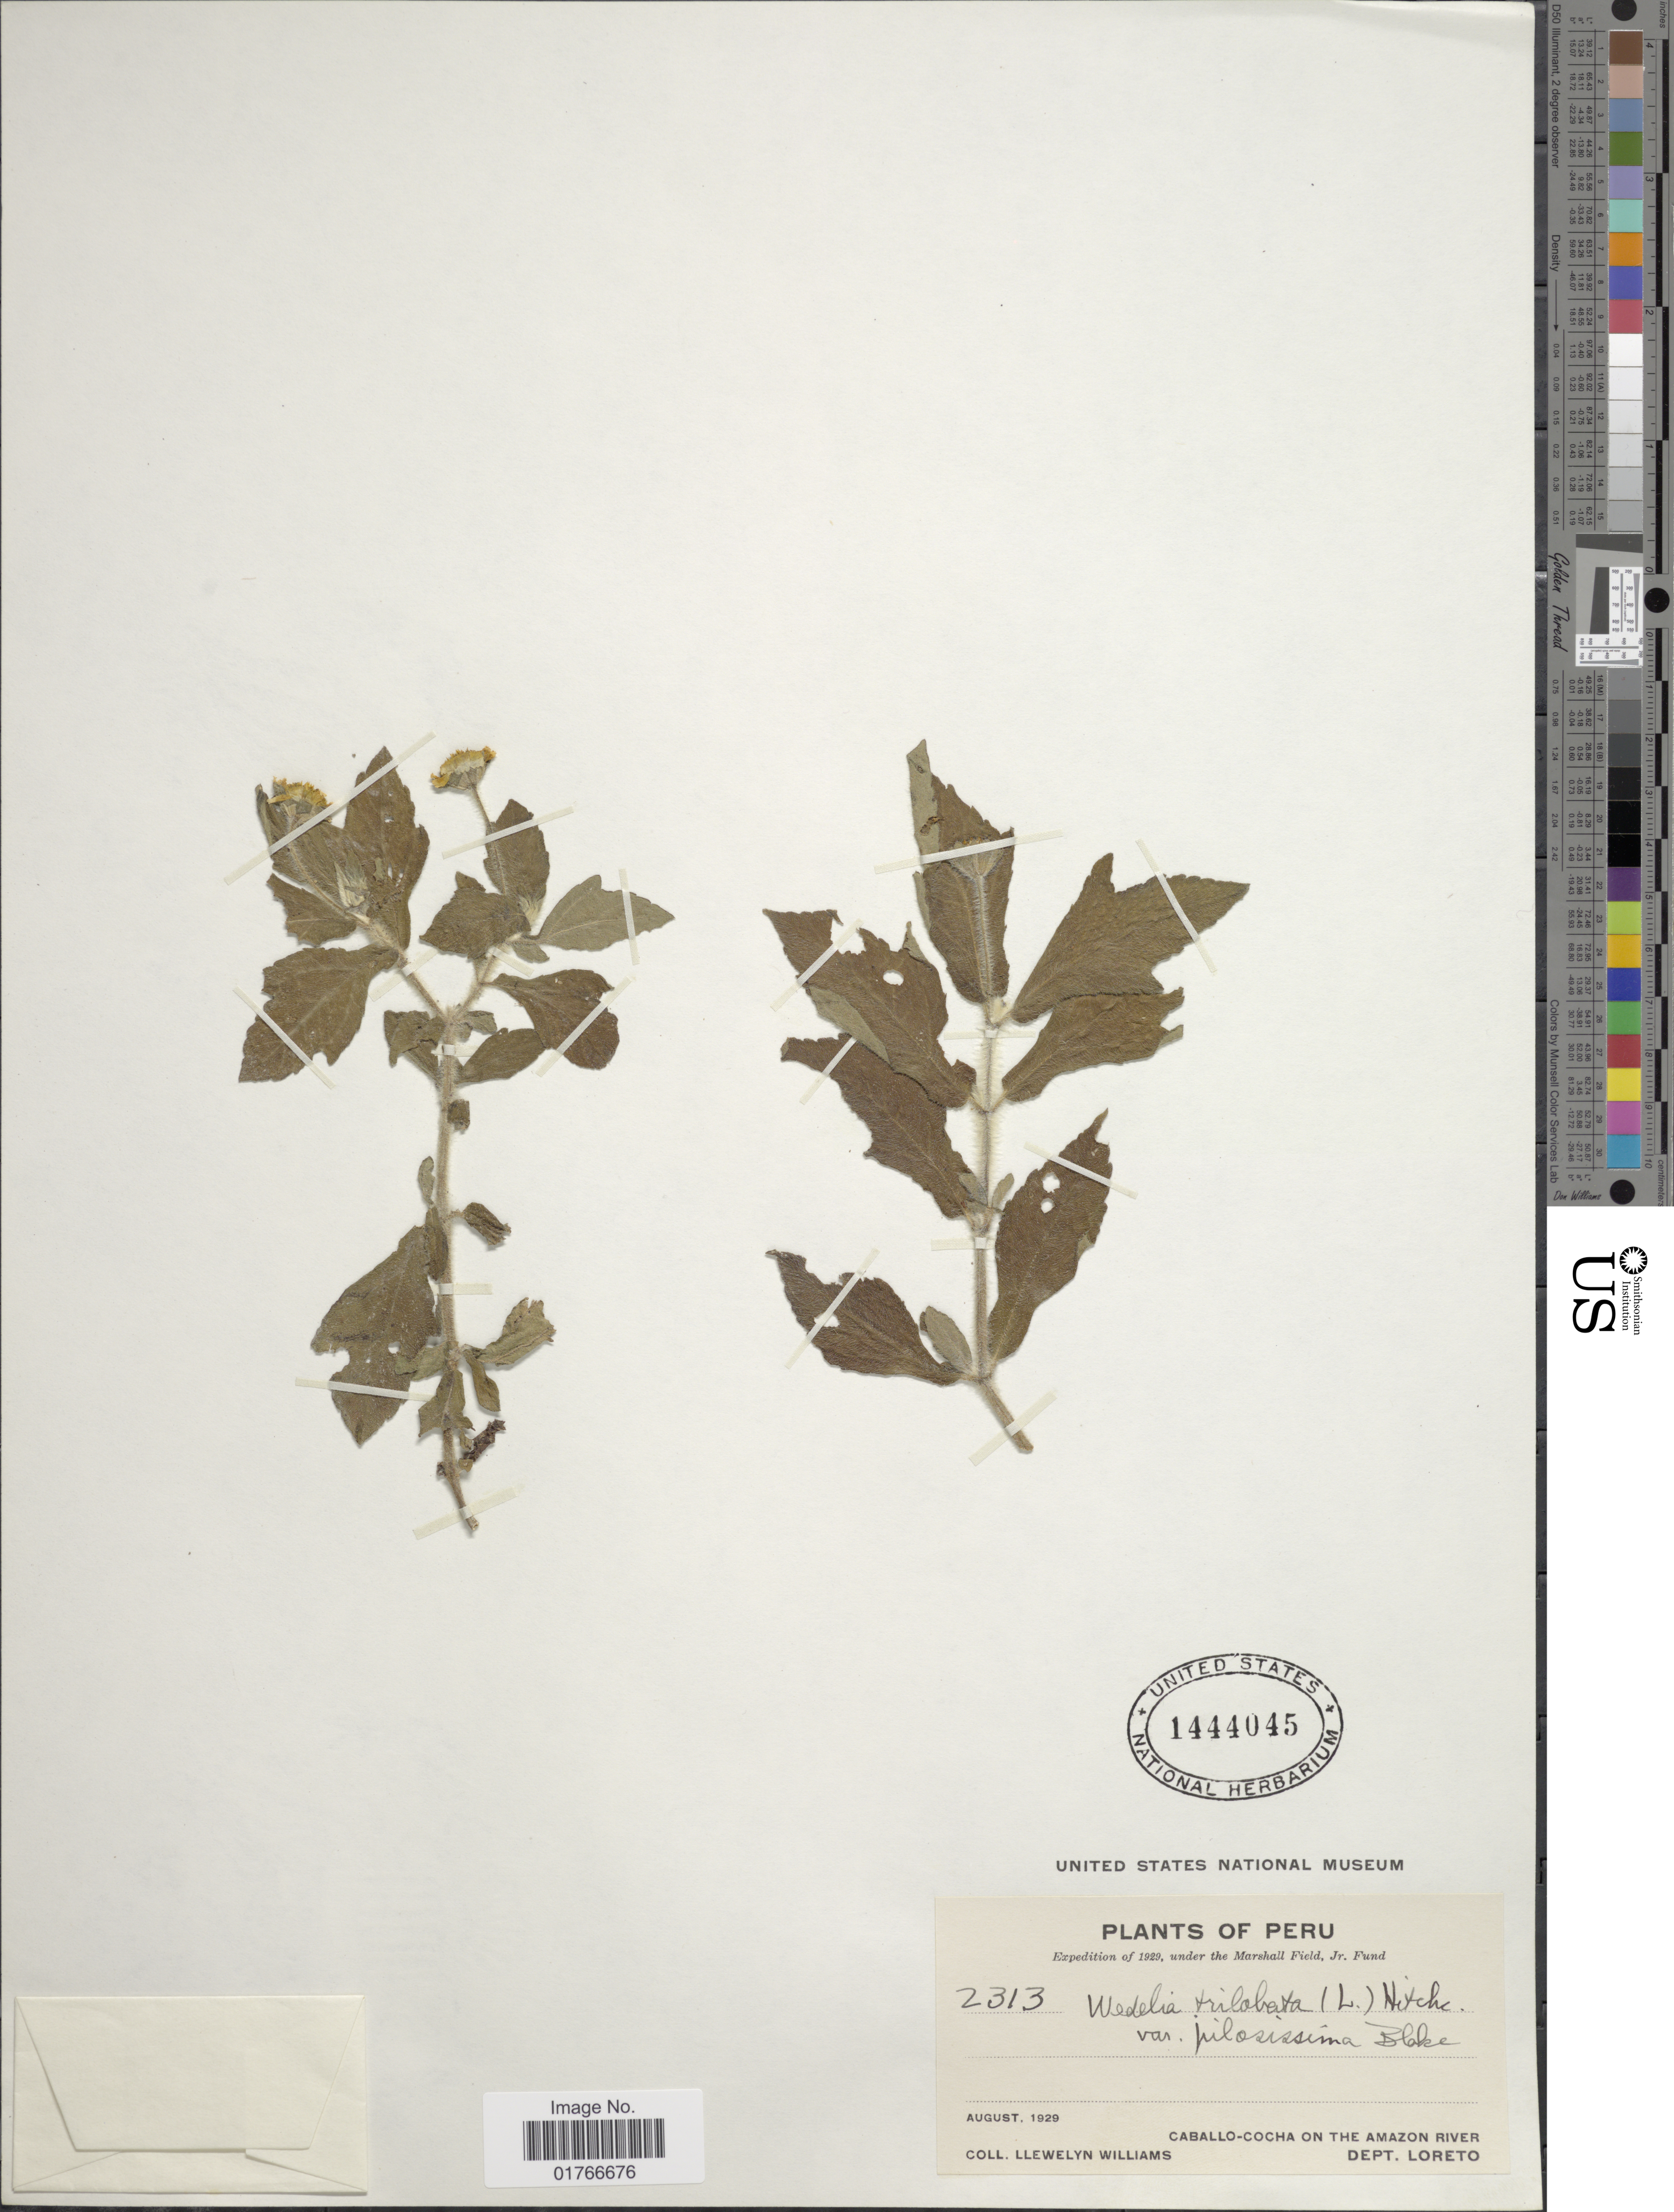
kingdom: Plantae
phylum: Tracheophyta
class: Magnoliopsida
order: Asterales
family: Asteraceae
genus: Wedelia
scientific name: Wedelia trilobata var. pilosissima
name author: S.F. Blake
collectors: Ll. Williams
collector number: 2313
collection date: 1929-08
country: Peru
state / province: Loreto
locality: Caballo-Cocha on the Amazon River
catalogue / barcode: US 1444045